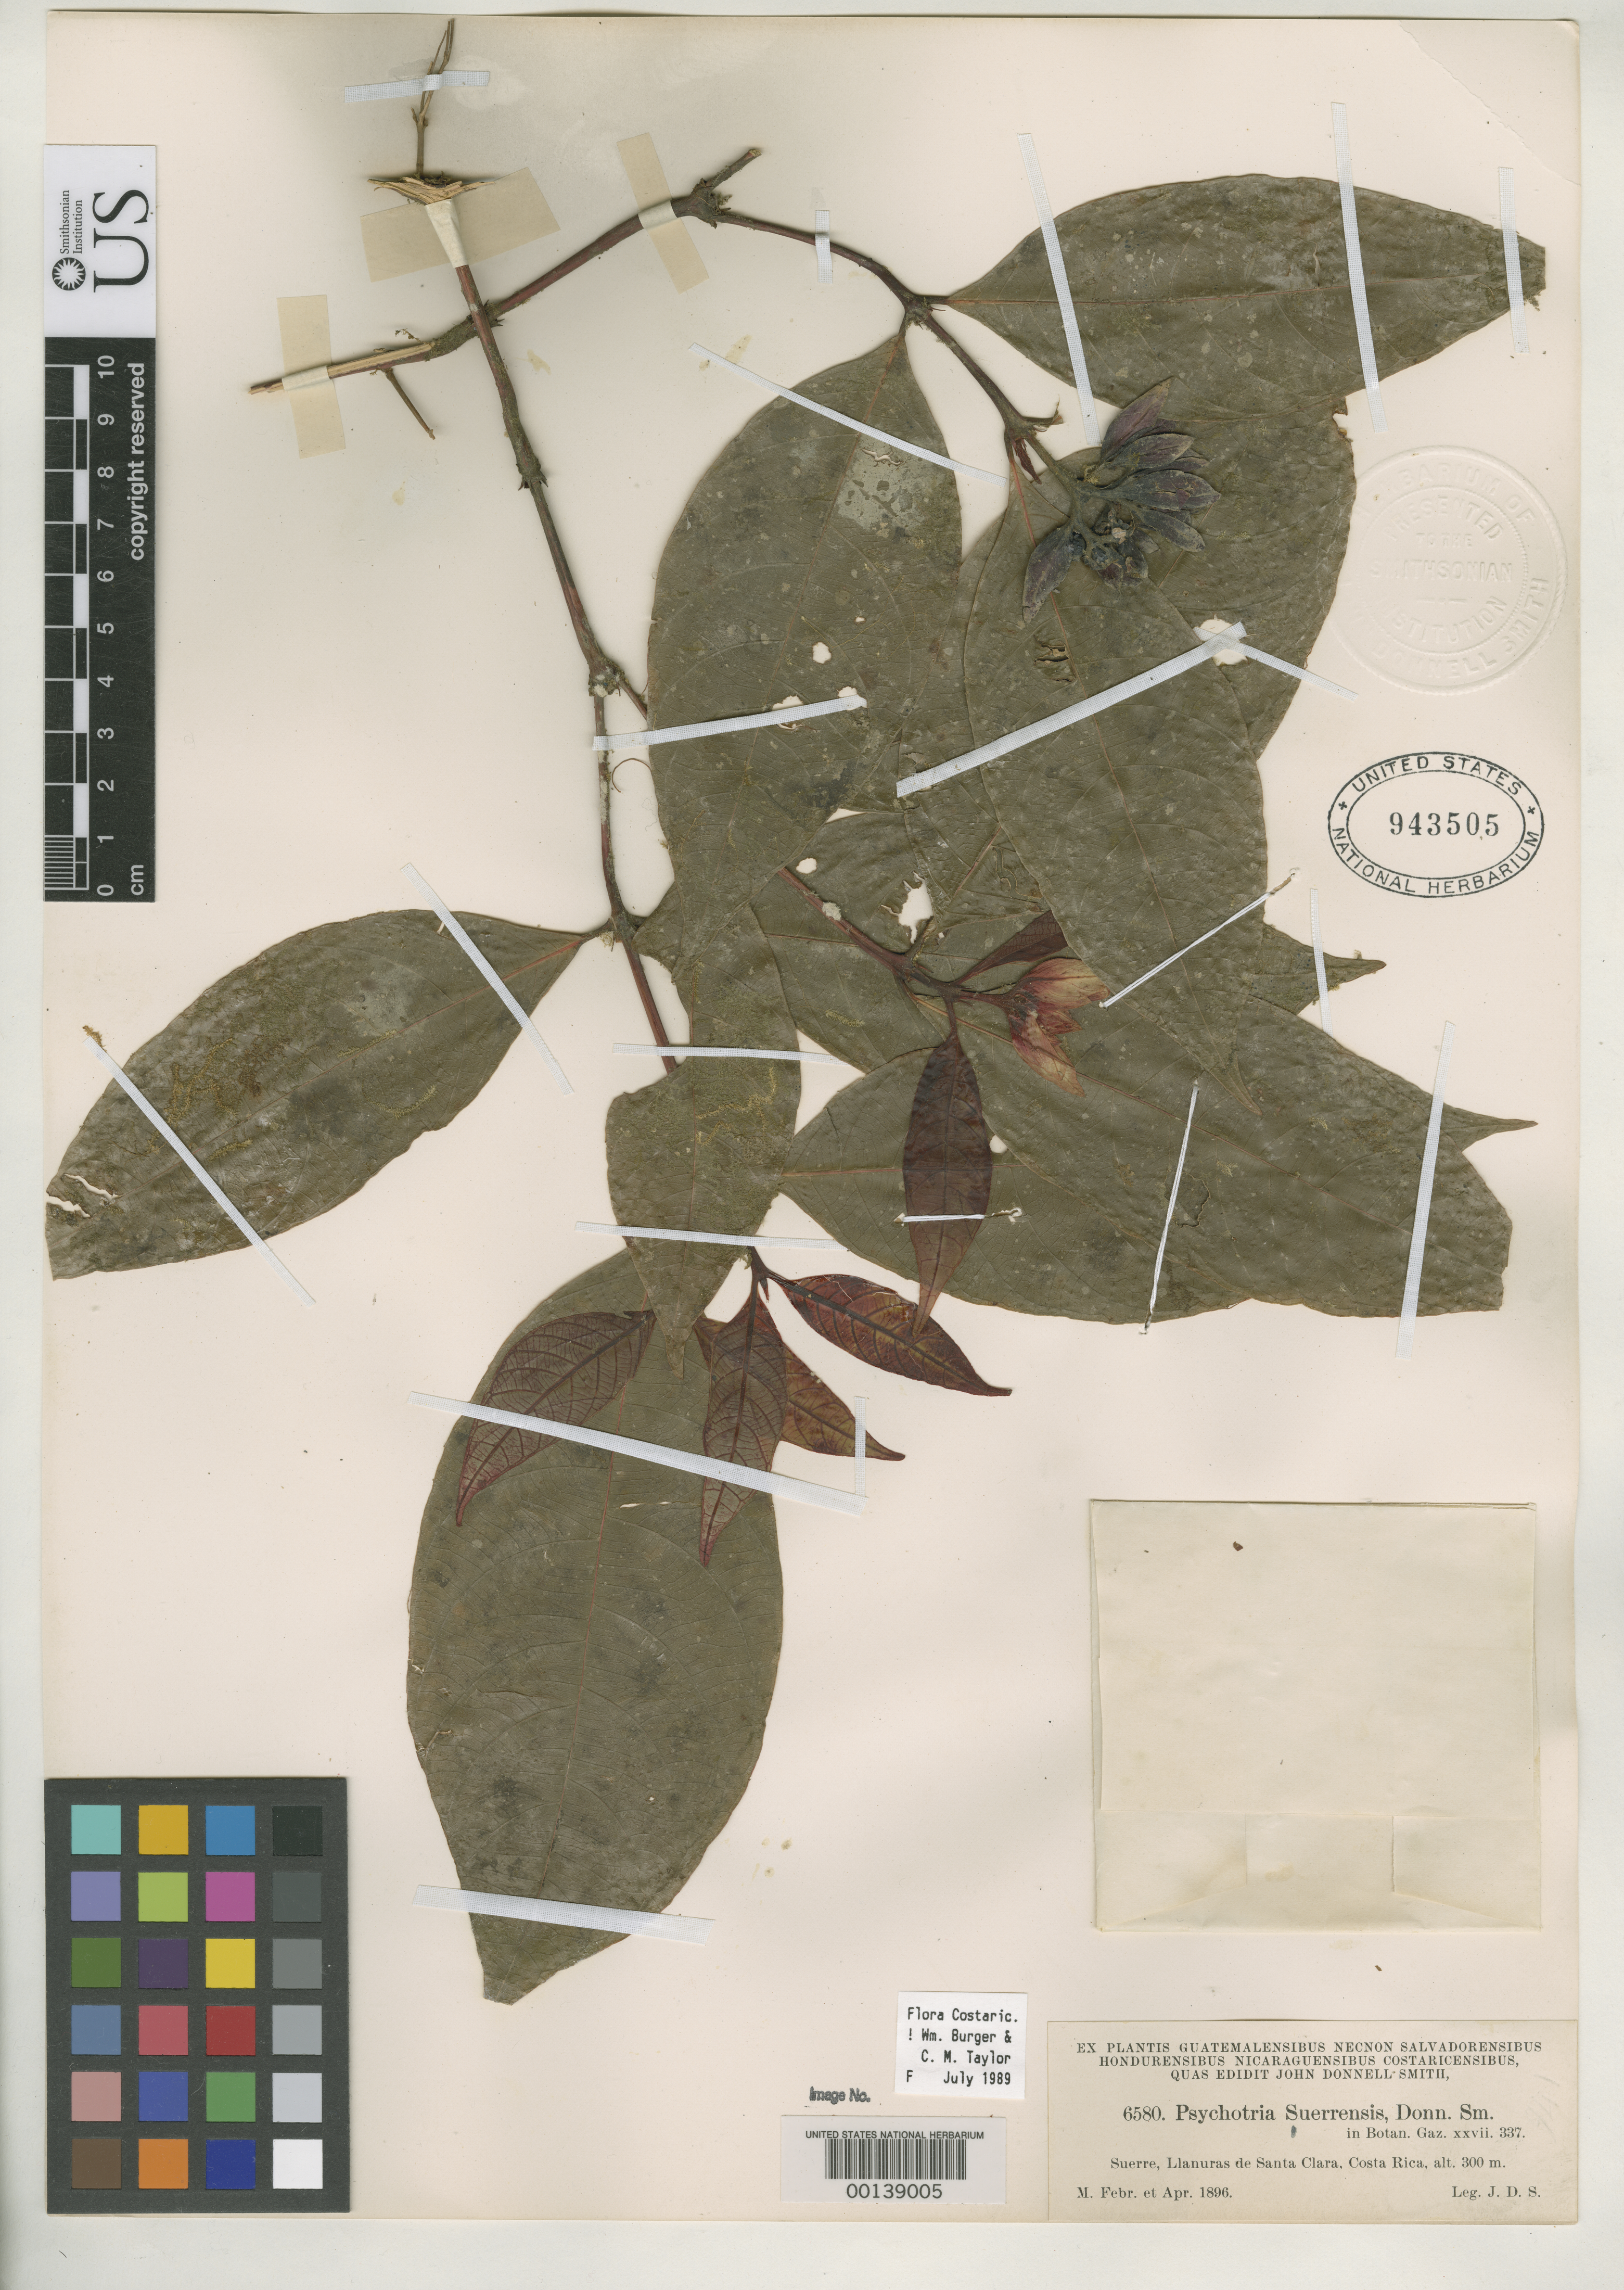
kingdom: Plantae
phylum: Tracheophyta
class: Magnoliopsida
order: Gentianales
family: Rubiaceae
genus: Psychotria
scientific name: Psychotria suerrensis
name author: Donn. Sm.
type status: Type Collection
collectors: J. Donnell Smith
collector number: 6580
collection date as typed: Feb 1896 and -- Apr 1896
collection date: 1896-02,1896-04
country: Costa Rica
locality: Suerre, Llanuras de Santa Clara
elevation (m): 300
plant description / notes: One of two sheets (USNH 943504 & 943505) ex John Donnell Smith herbarium.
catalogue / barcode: US 943505